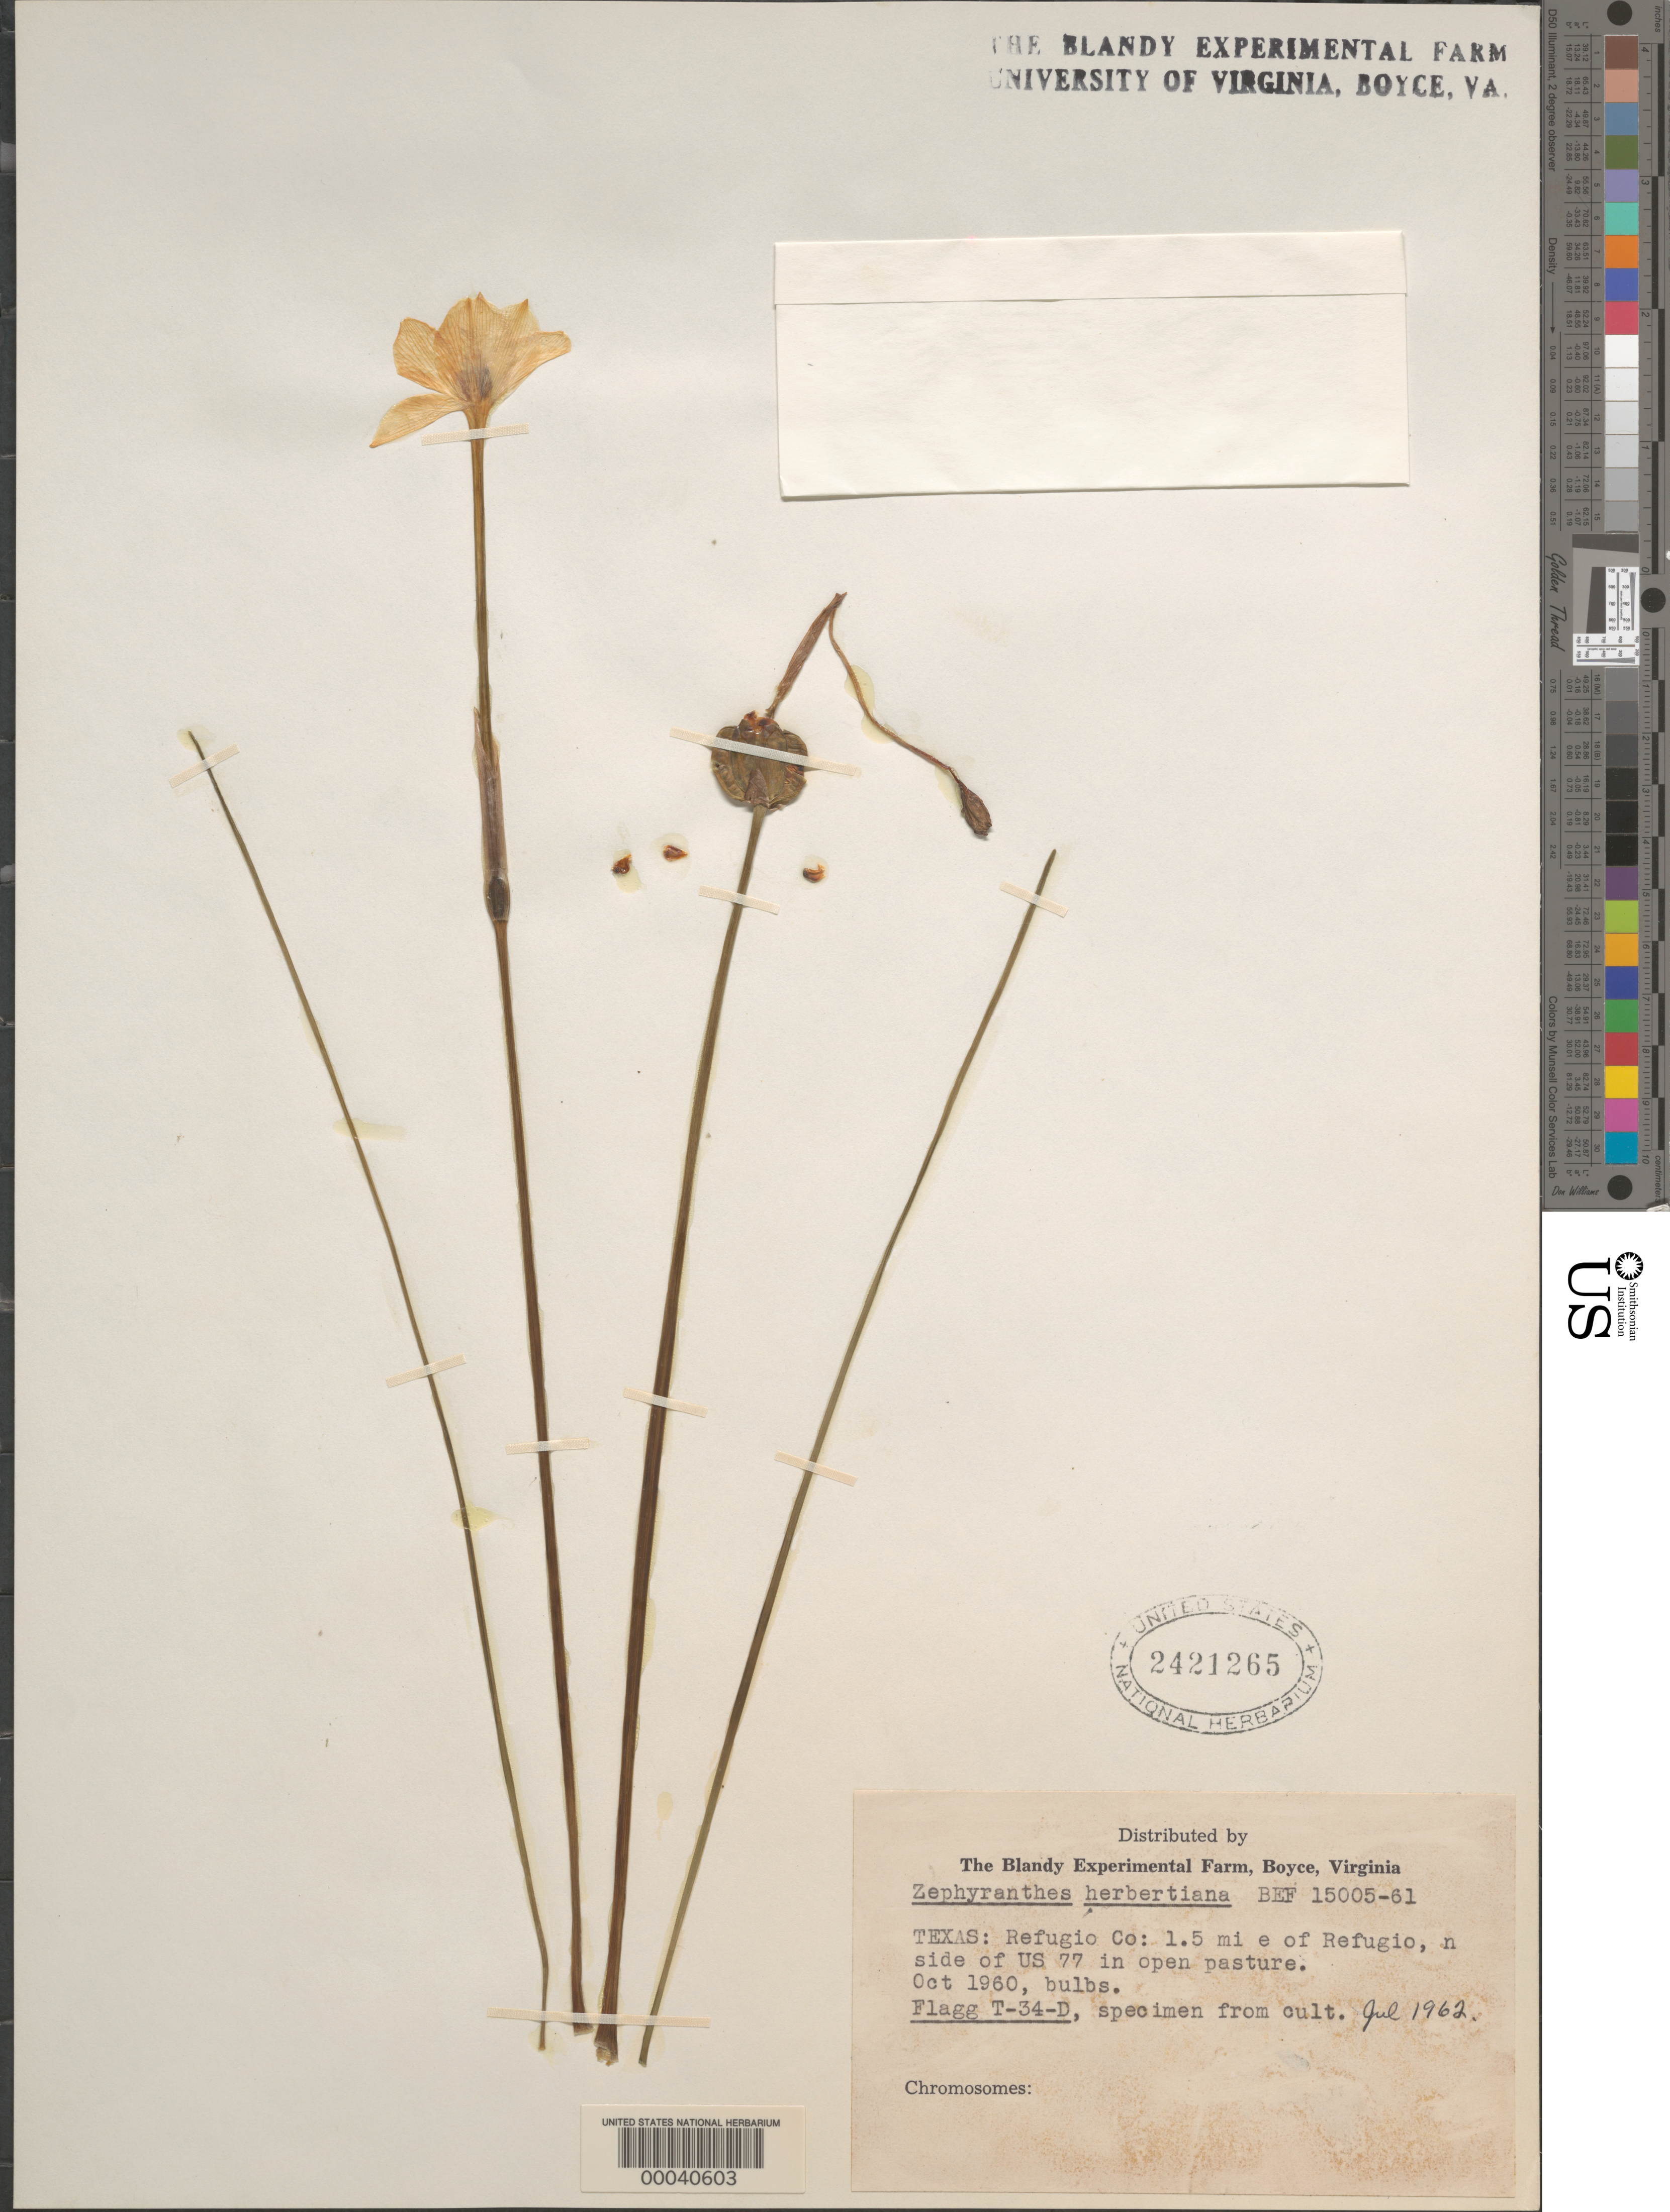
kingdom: Plantae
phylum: Tracheophyta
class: Liliopsida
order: Asparagales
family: Amaryllidaceae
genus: Zephyranthes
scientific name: Zephyranthes herbertiana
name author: D. Dietr.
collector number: Bef 15005-61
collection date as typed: Oct 1960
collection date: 1960-10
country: United States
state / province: Texas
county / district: Refugio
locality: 1.5 mi. e of refugio, n side of us 77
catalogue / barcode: US 2421265